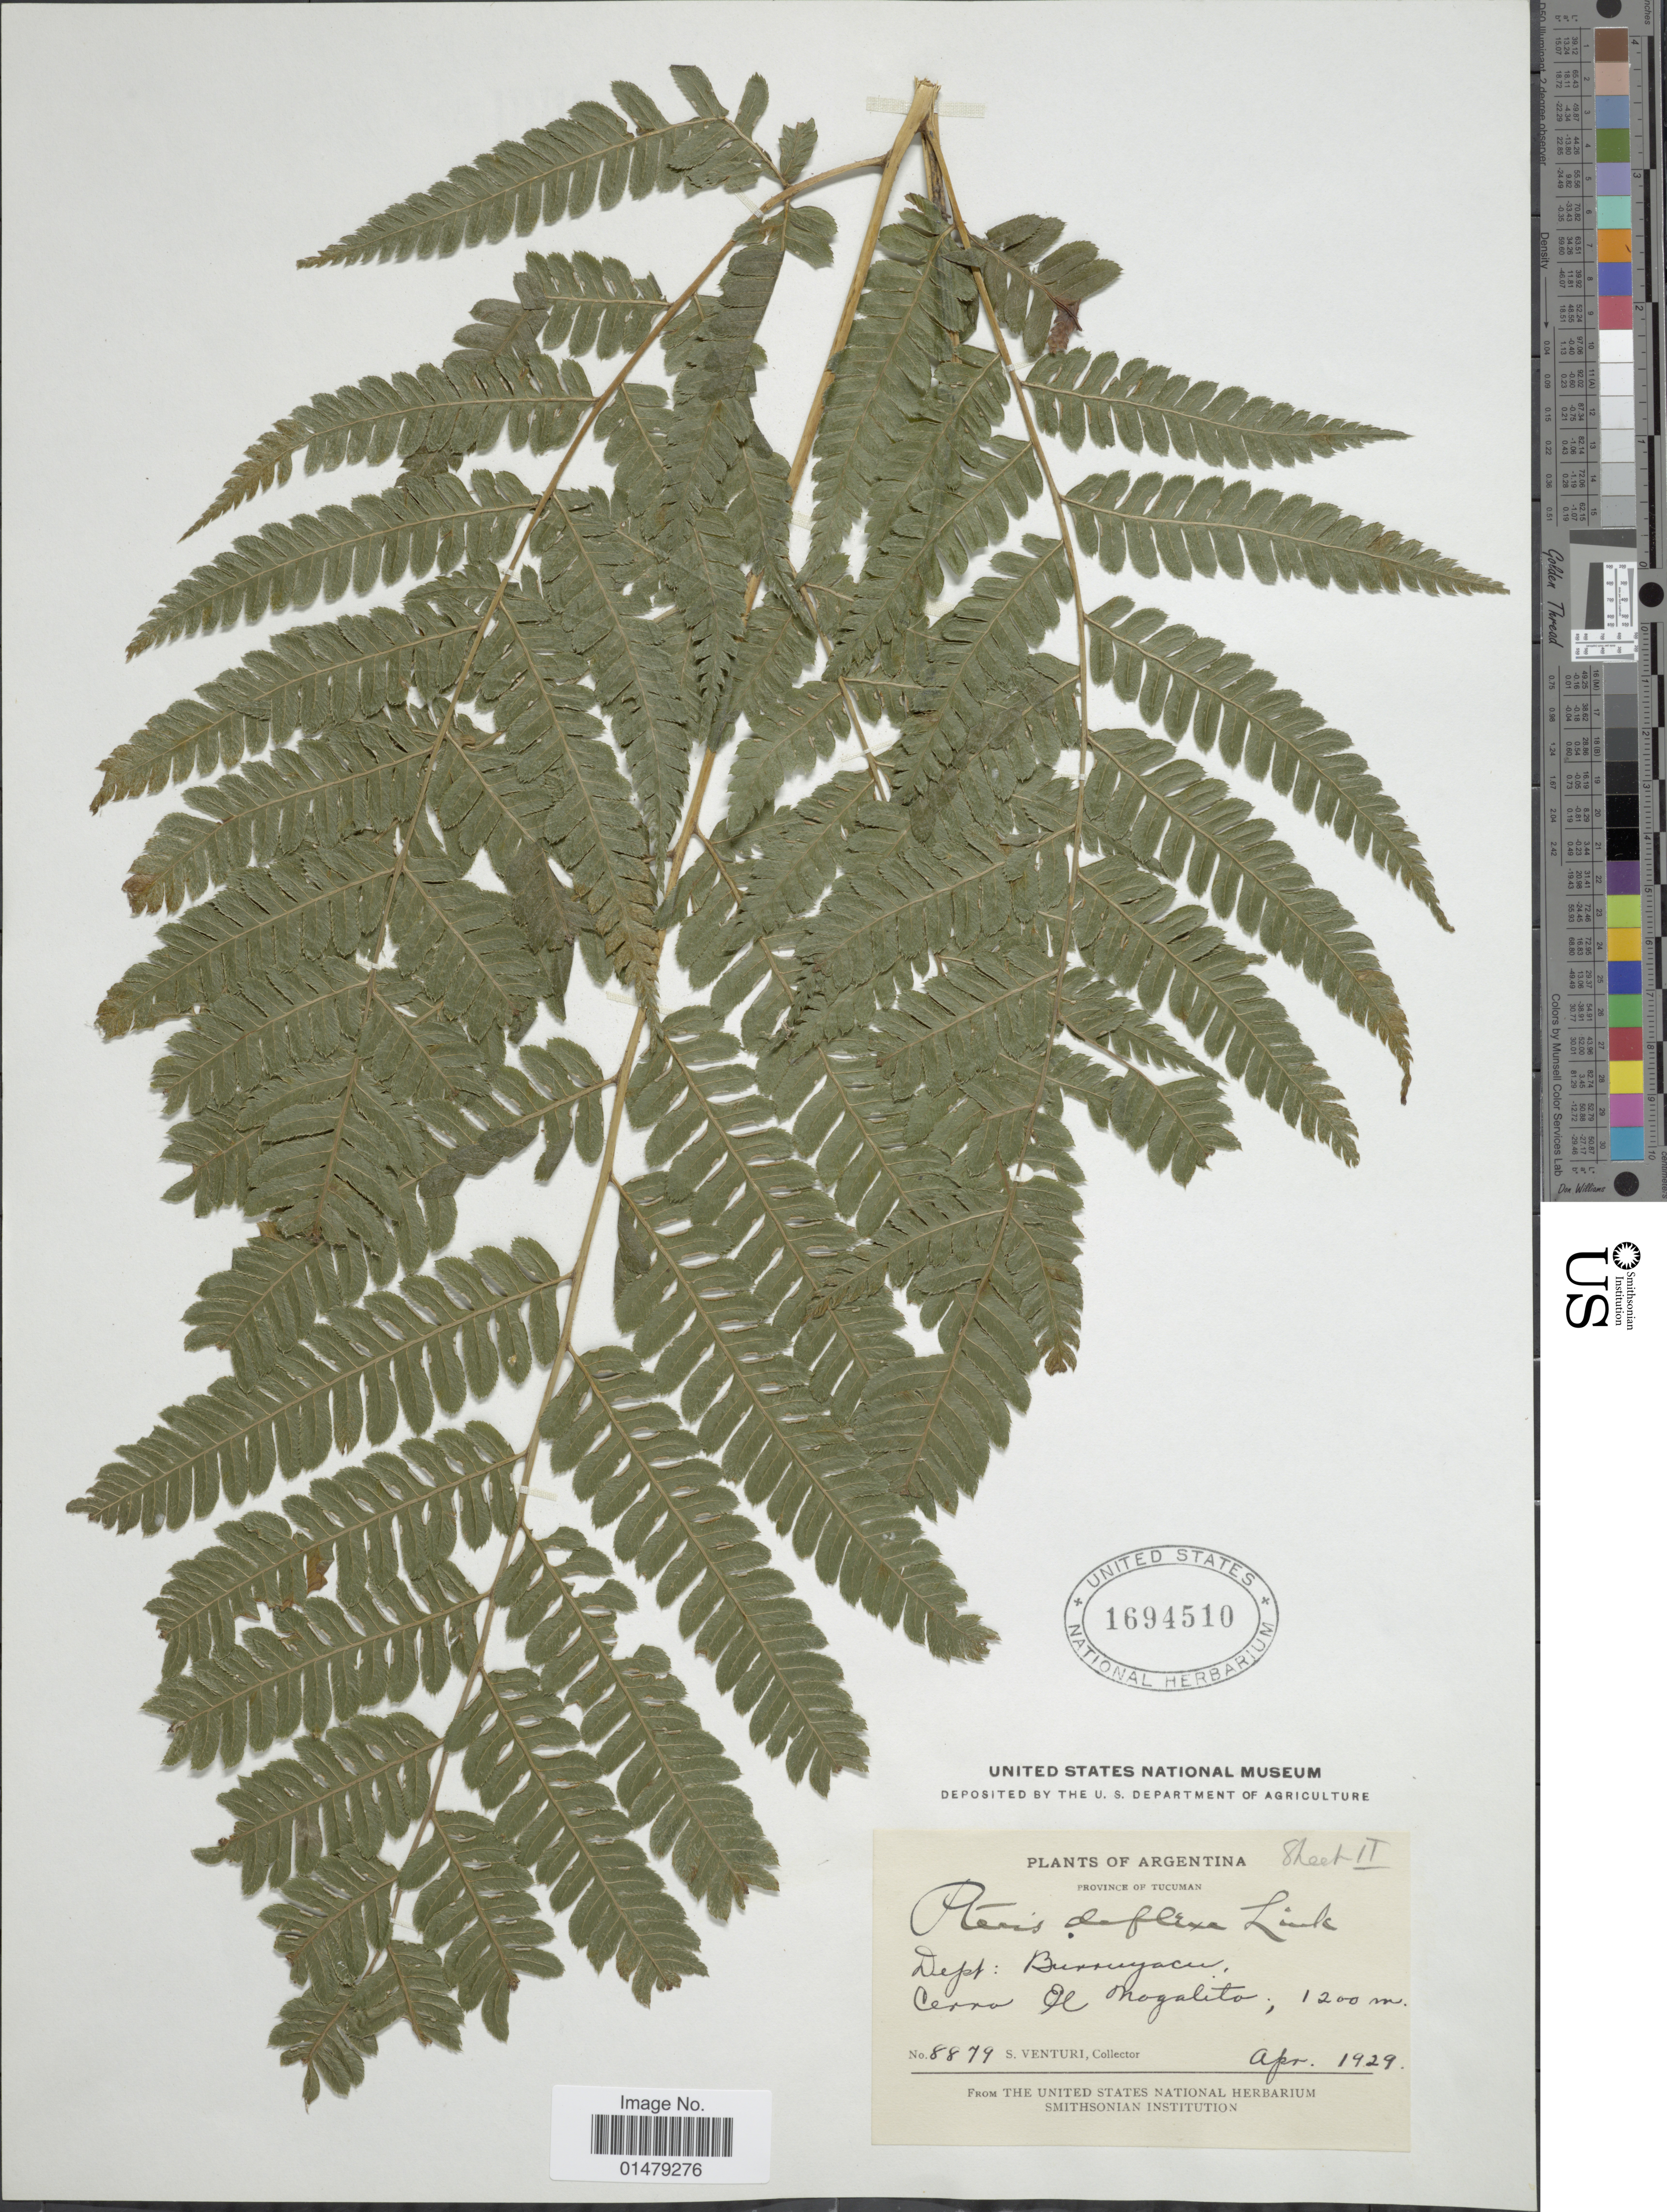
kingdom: Plantae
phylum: Tracheophyta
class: Polypodiopsida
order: Polypodiales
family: Pteridaceae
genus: Pteris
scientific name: Pteris deflexa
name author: Link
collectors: S. Venturi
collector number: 8879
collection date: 1929-04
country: Argentina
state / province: Tucuman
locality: Provincia de Tucuman, (R. A.). Departamento Burro Yaco. Cerro El Nogalito.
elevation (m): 1200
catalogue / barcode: US 1694510